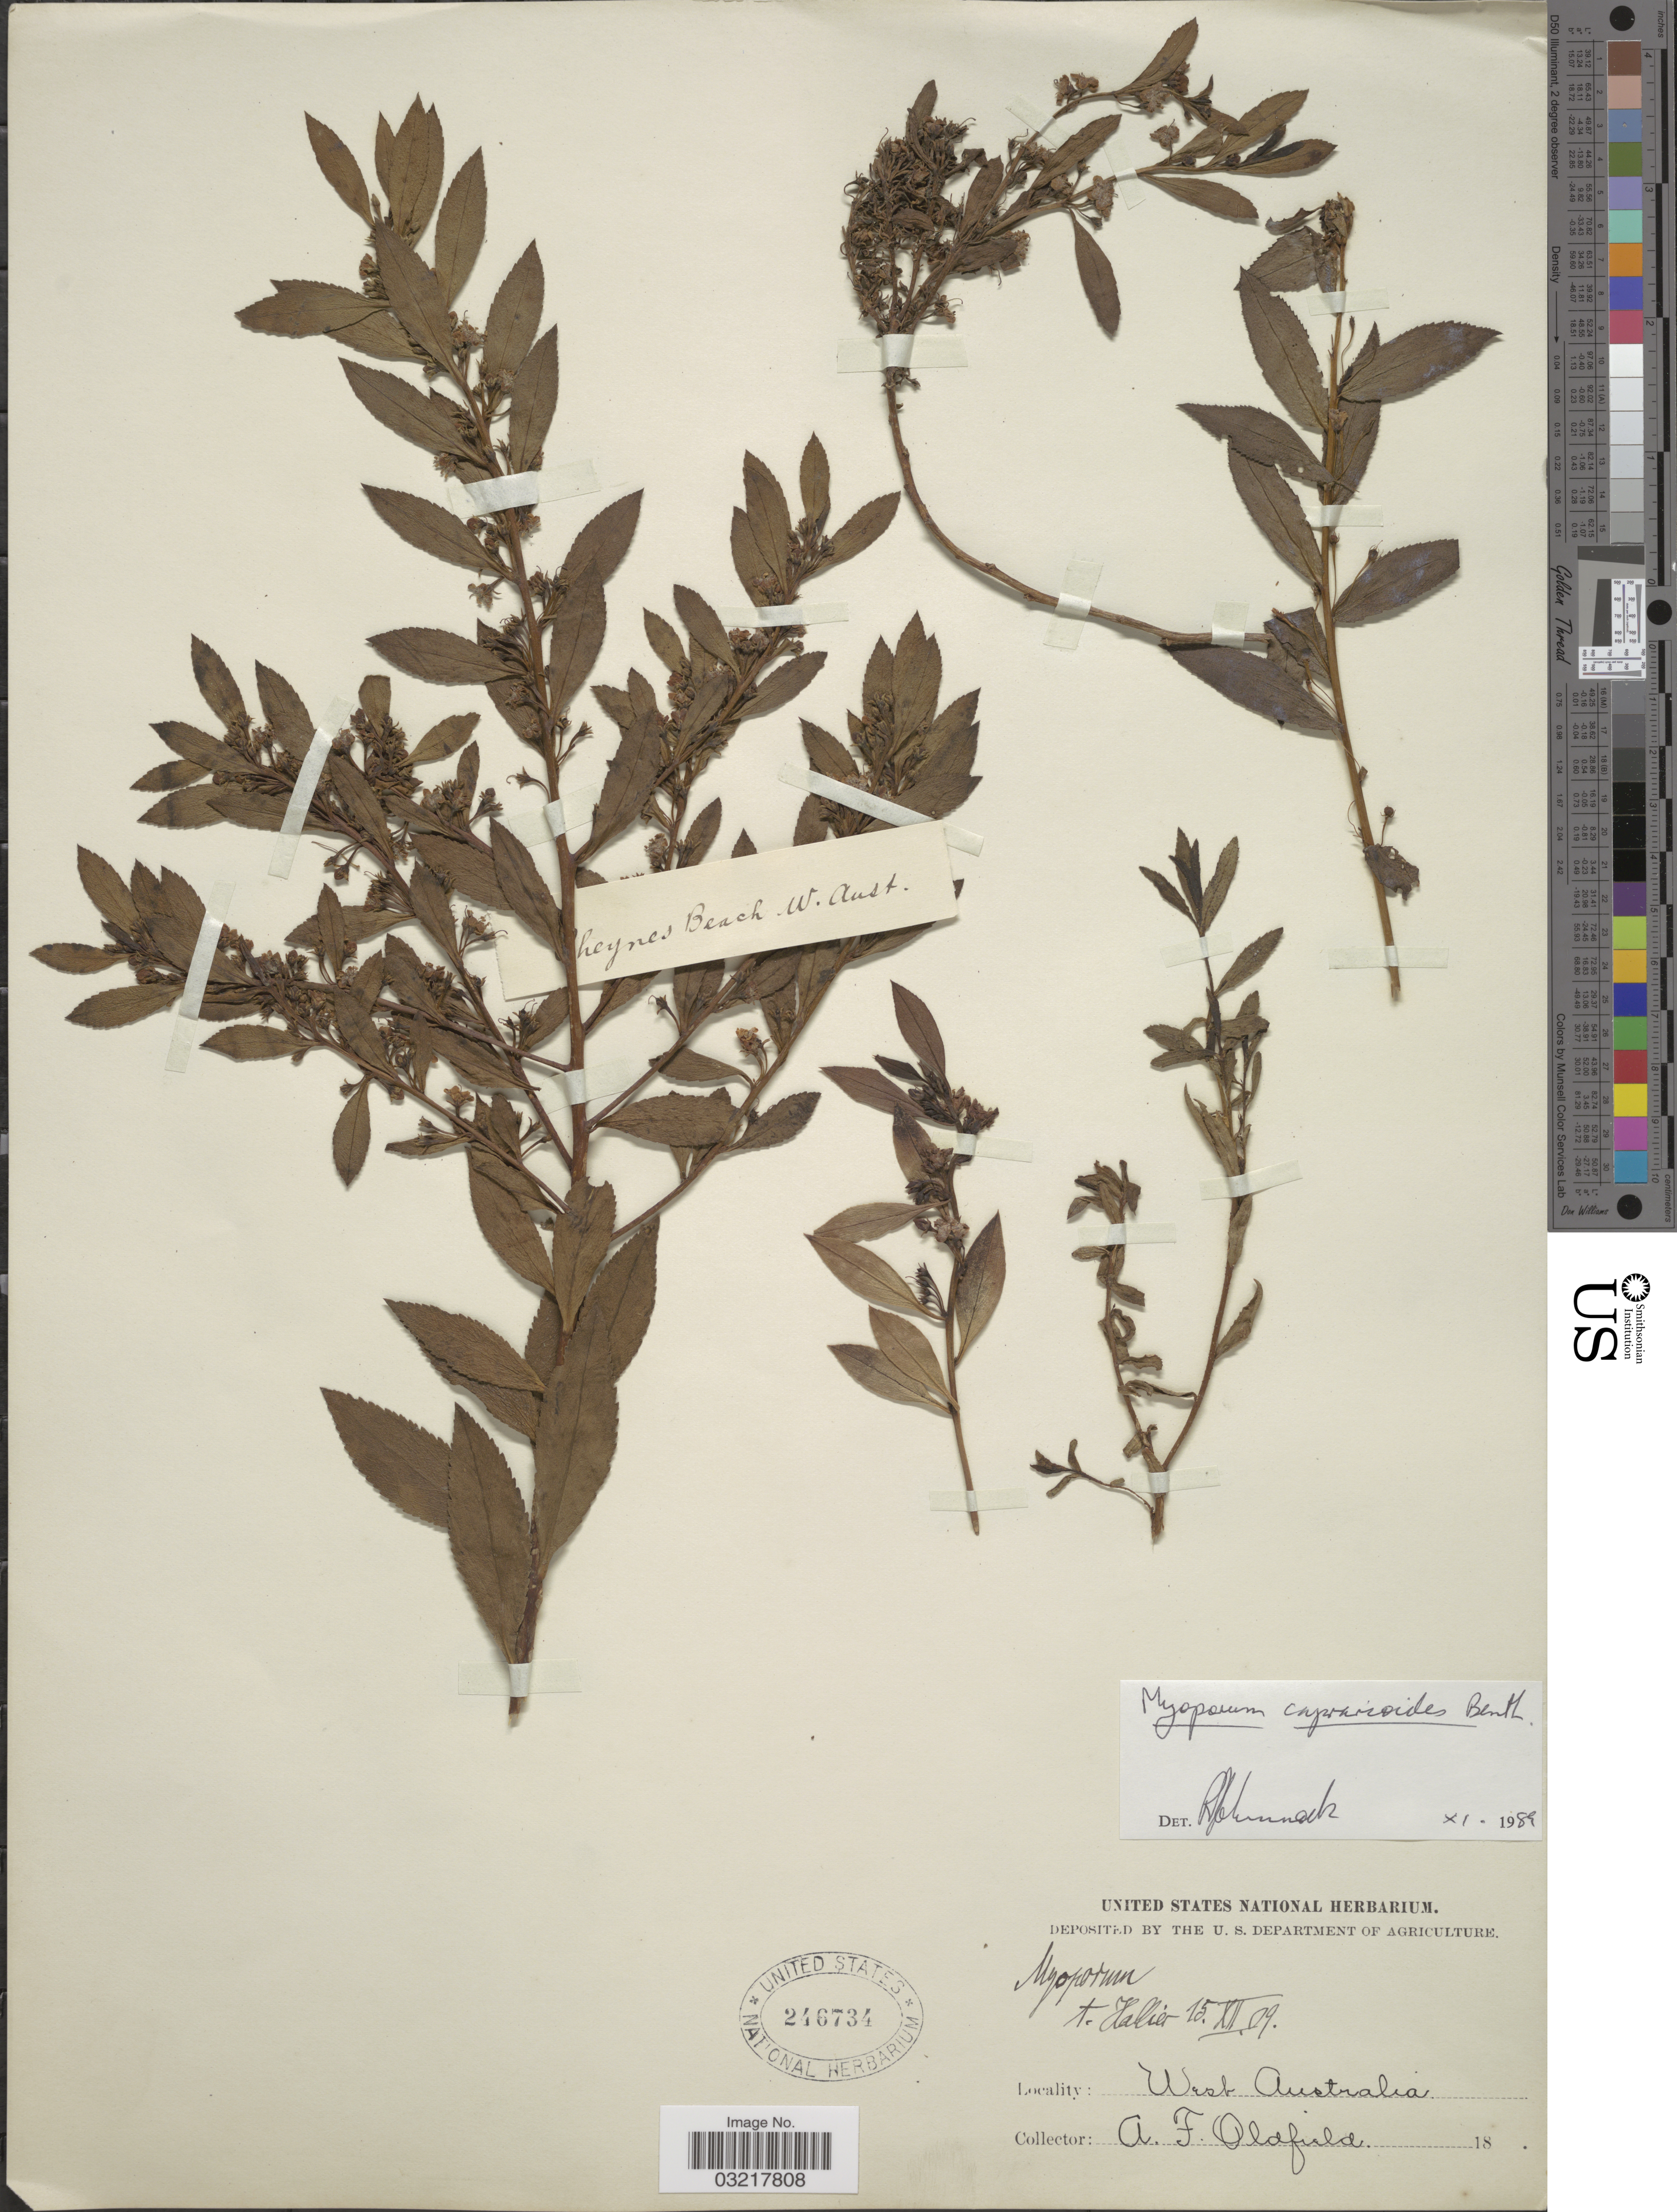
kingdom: Plantae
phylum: Tracheophyta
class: Magnoliopsida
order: Lamiales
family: Scrophulariaceae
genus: Myoporum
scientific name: Myoporum caprarioides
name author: Benth.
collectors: A. Oldfield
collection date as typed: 18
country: Australia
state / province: Western Australia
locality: West Australia.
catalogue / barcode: US 246734